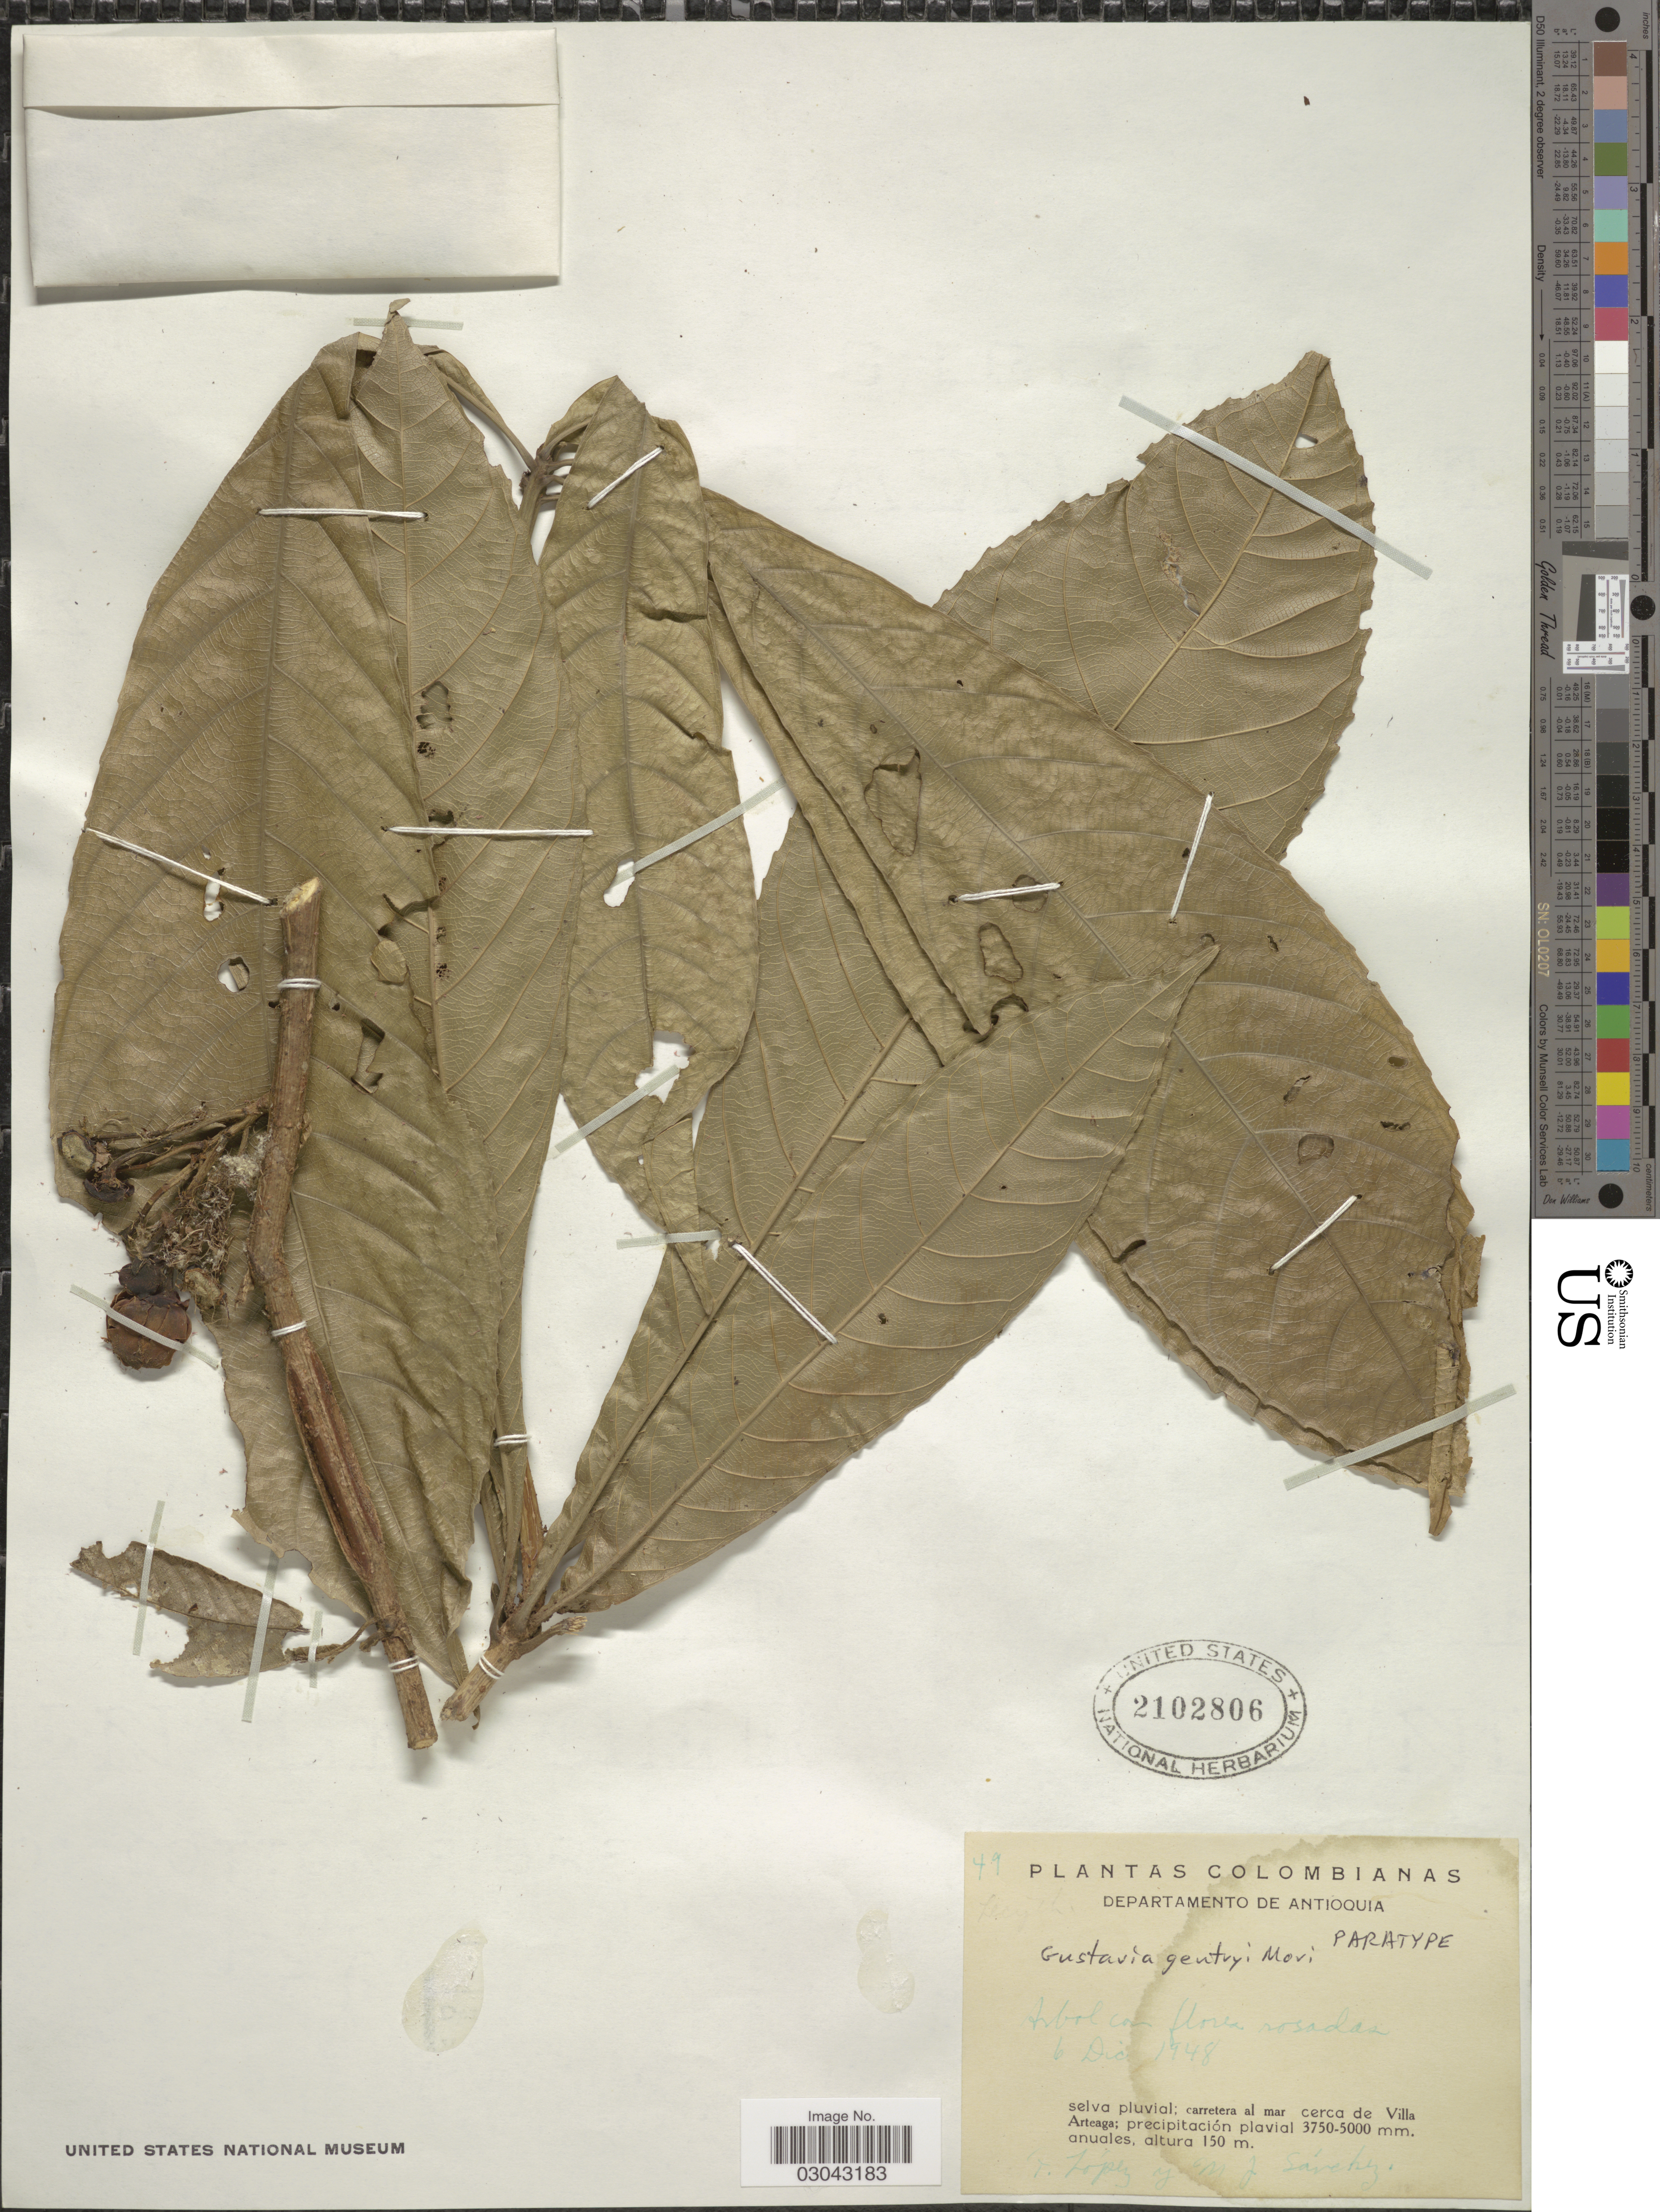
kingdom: Plantae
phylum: Tracheophyta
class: Magnoliopsida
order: Ericales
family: Lecythidaceae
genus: Gustavia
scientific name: Gustavia gentryi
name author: S.A. Mori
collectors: F. López & M. Sánchez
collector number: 49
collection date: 1948-12-06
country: Colombia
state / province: Antioquia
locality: Departamento de Antioquia, carretera al mar cerca de Villa Arteaga.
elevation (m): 150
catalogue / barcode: US 2102806